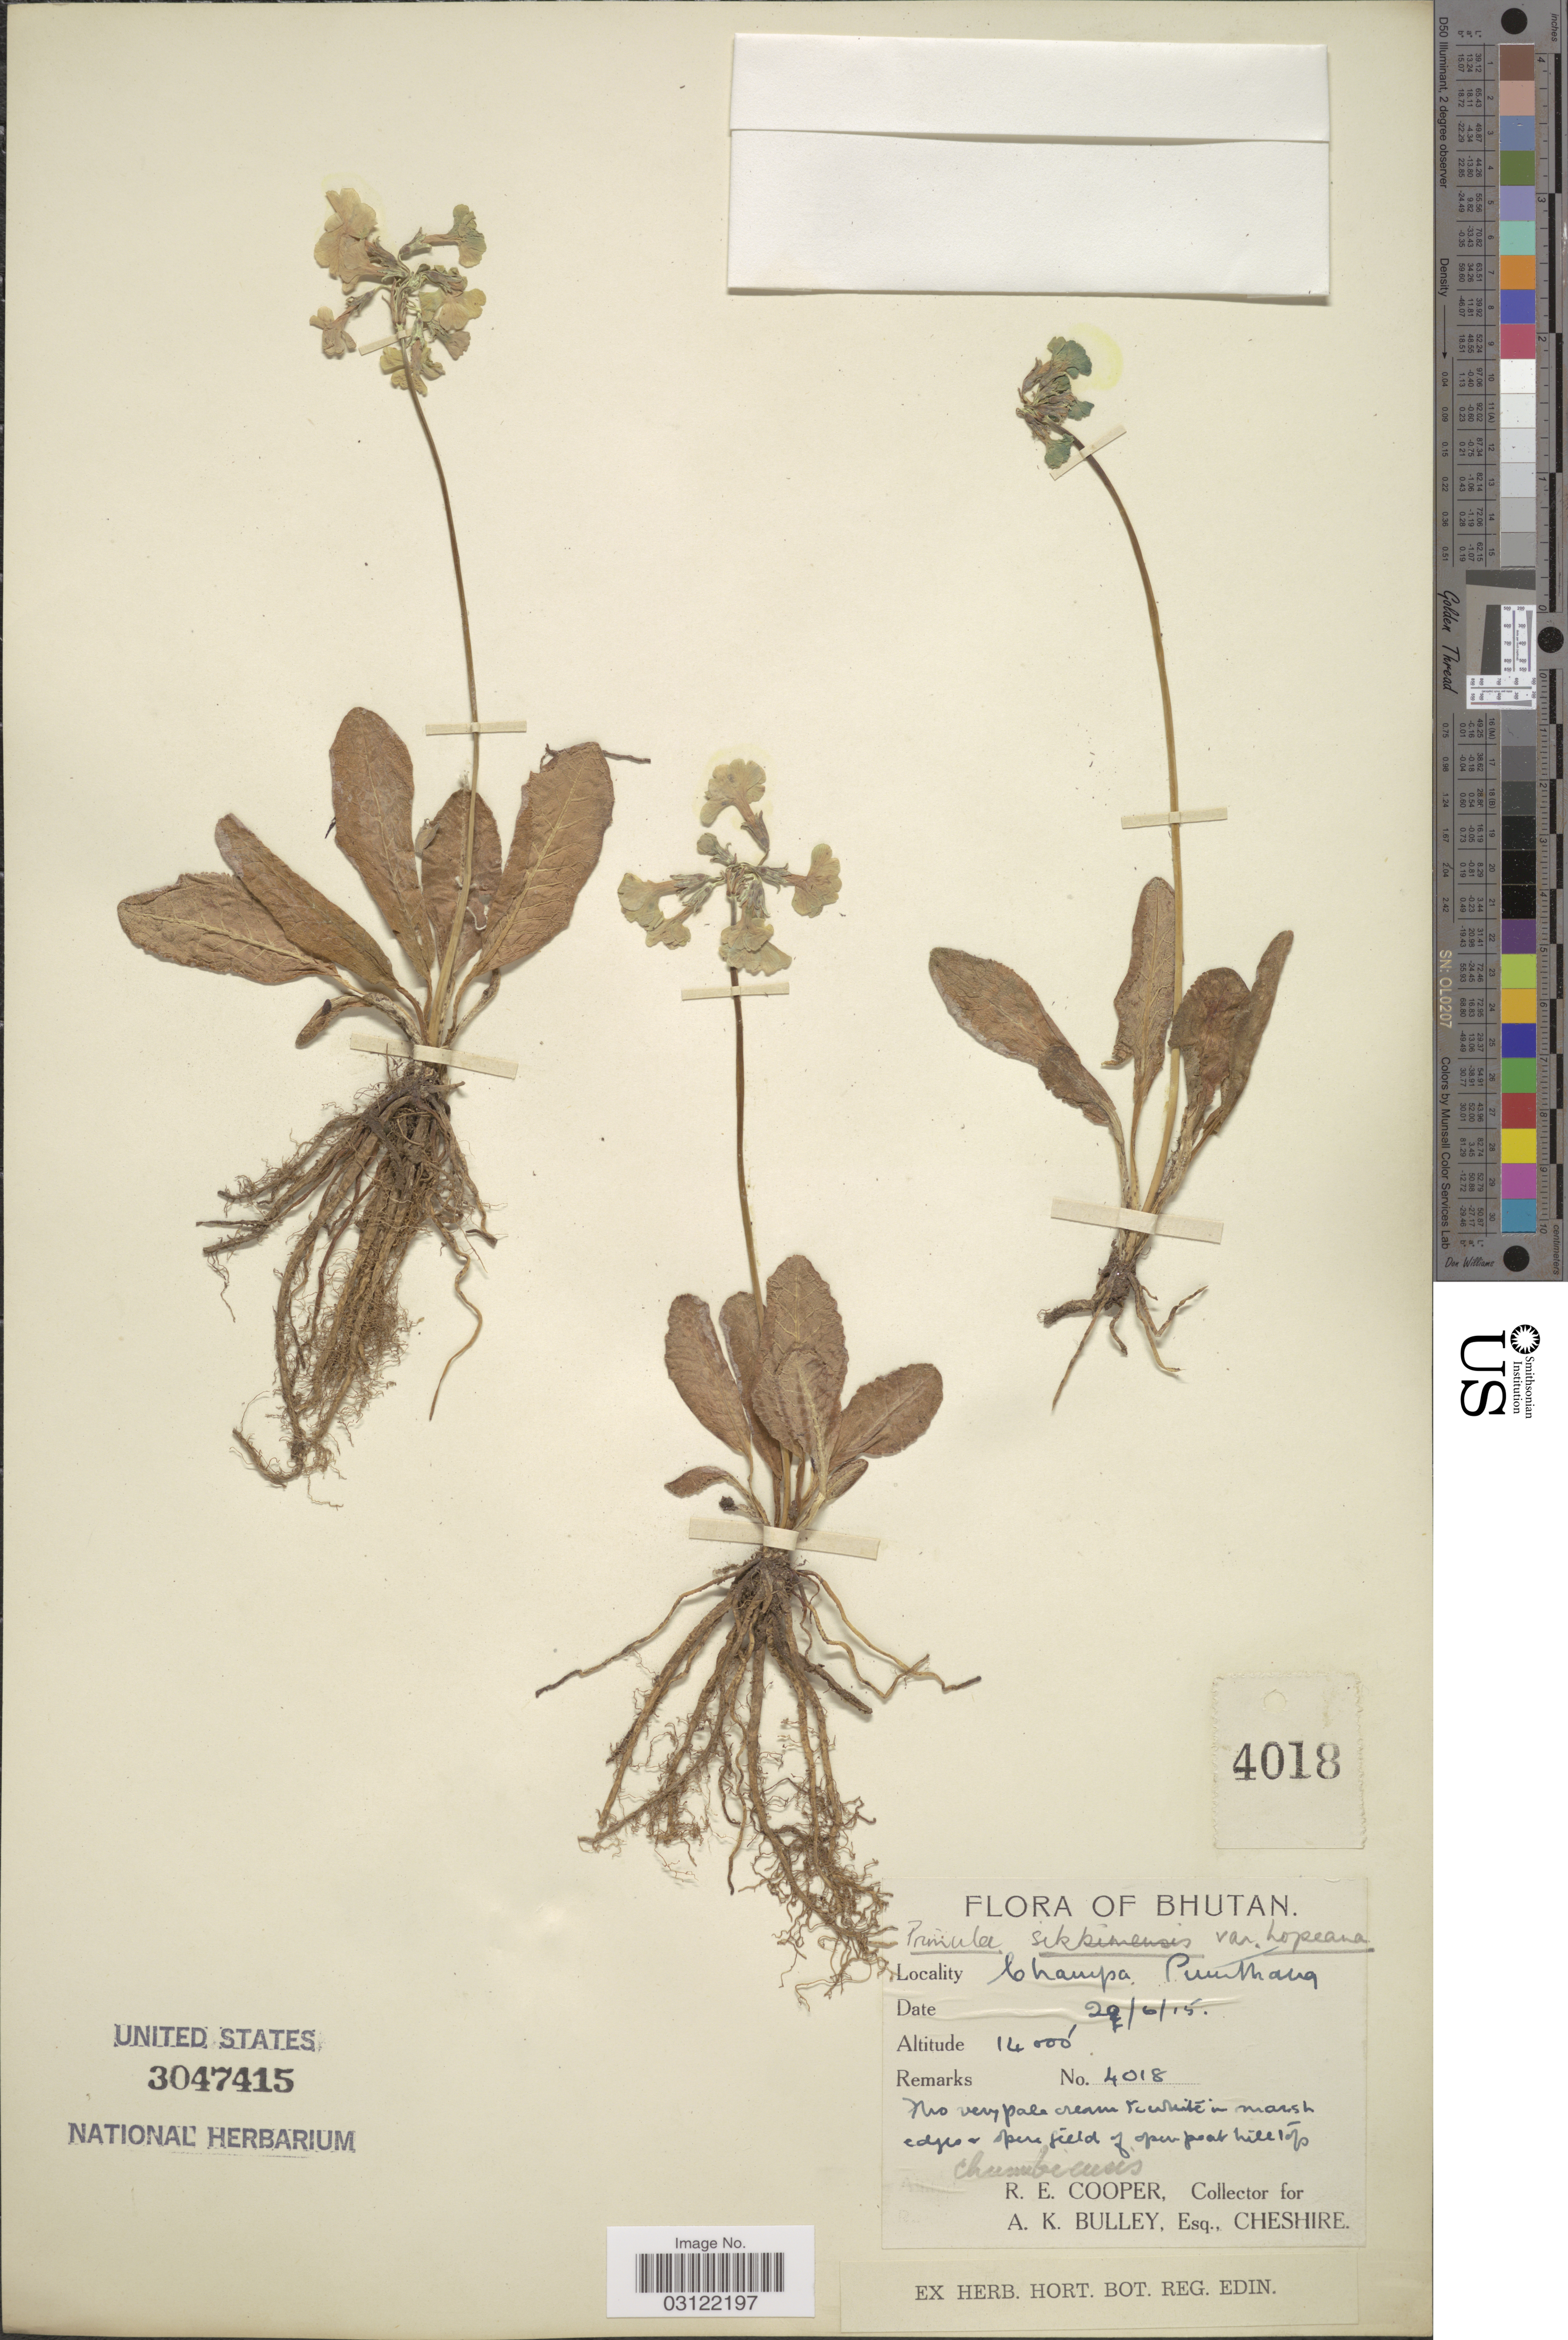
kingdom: Plantae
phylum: Tracheophyta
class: Magnoliopsida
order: Ericales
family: Primulaceae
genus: Primula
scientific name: Primula sikkimensis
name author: Hook.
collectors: R. E. Cooper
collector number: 4018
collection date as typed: Transcribed d/m/y: 20/6/15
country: Bhutan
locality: Champa Pumthang.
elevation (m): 4267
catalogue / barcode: US 3047415